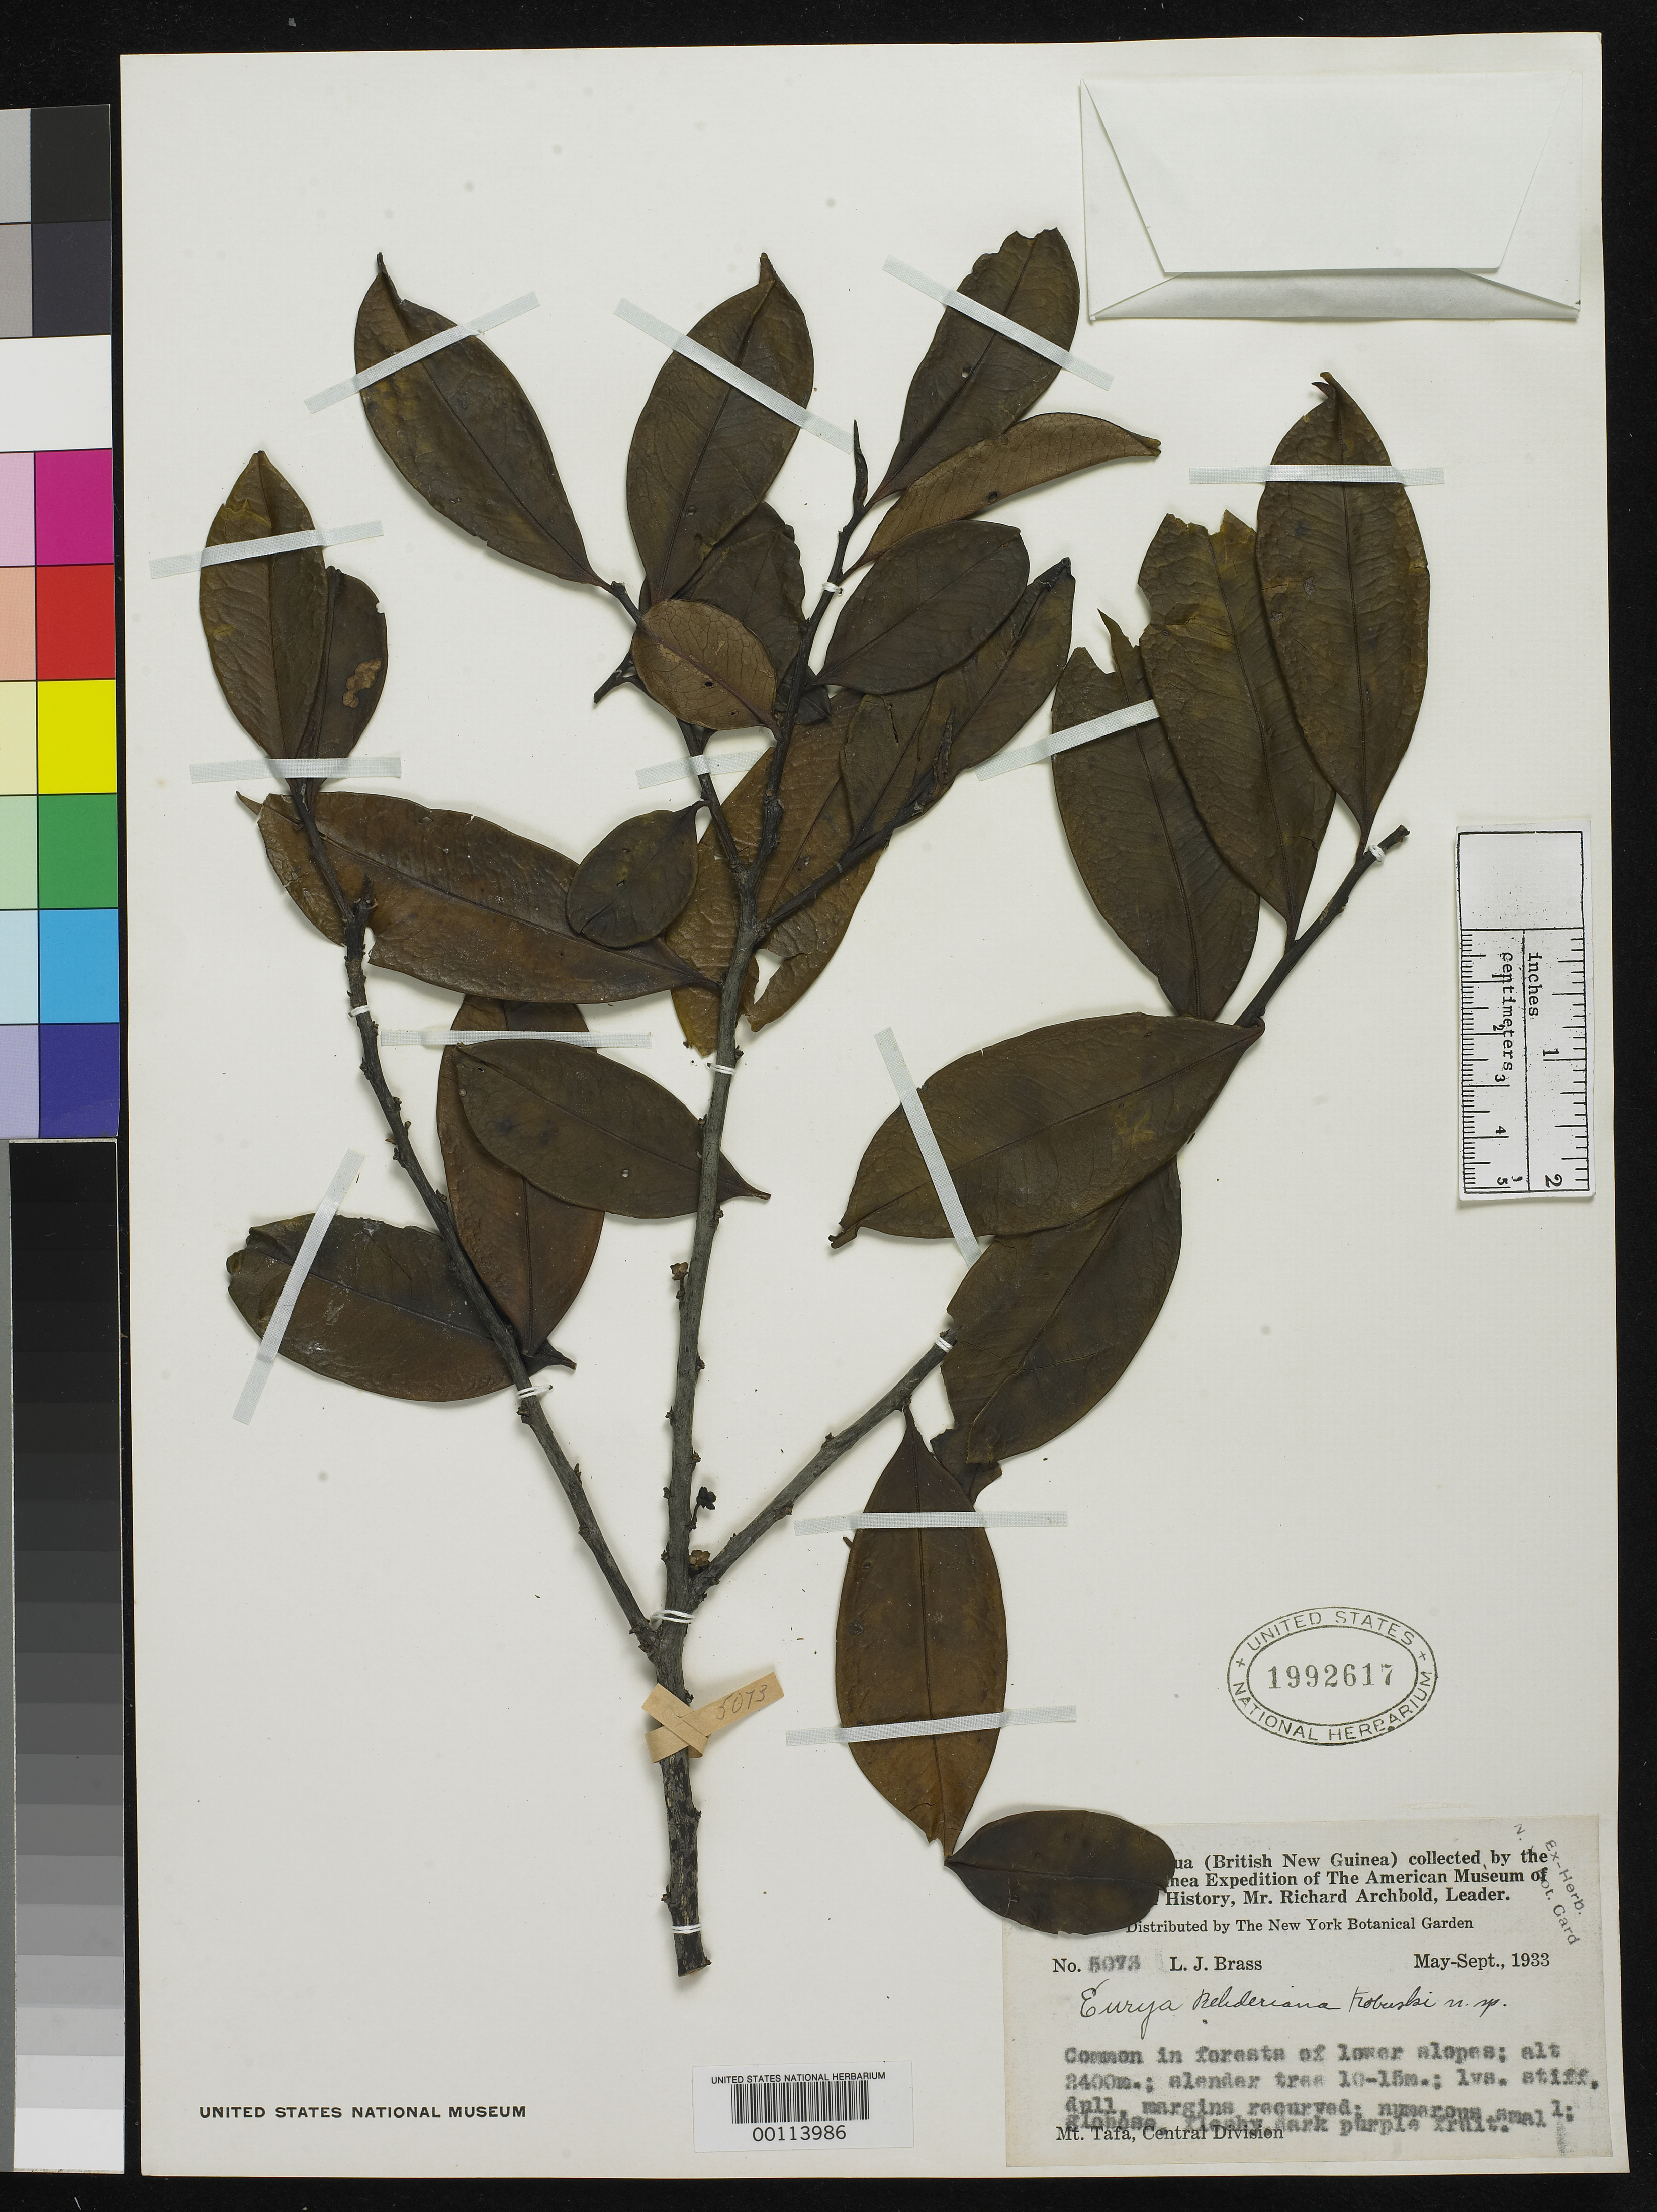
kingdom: Plantae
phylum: Tracheophyta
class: Magnoliopsida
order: Ericales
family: Pentaphylacaceae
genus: Eurya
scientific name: Eurya rehderiana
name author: Kobuski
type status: Isotype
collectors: L. J. Brass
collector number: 5073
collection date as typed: May 1933 to -- Sep 1933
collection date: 1933-05/1933-09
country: Papua New Guinea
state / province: Central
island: New Guinea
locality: Mt. Tafa.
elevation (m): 2400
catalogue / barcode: US 1992617